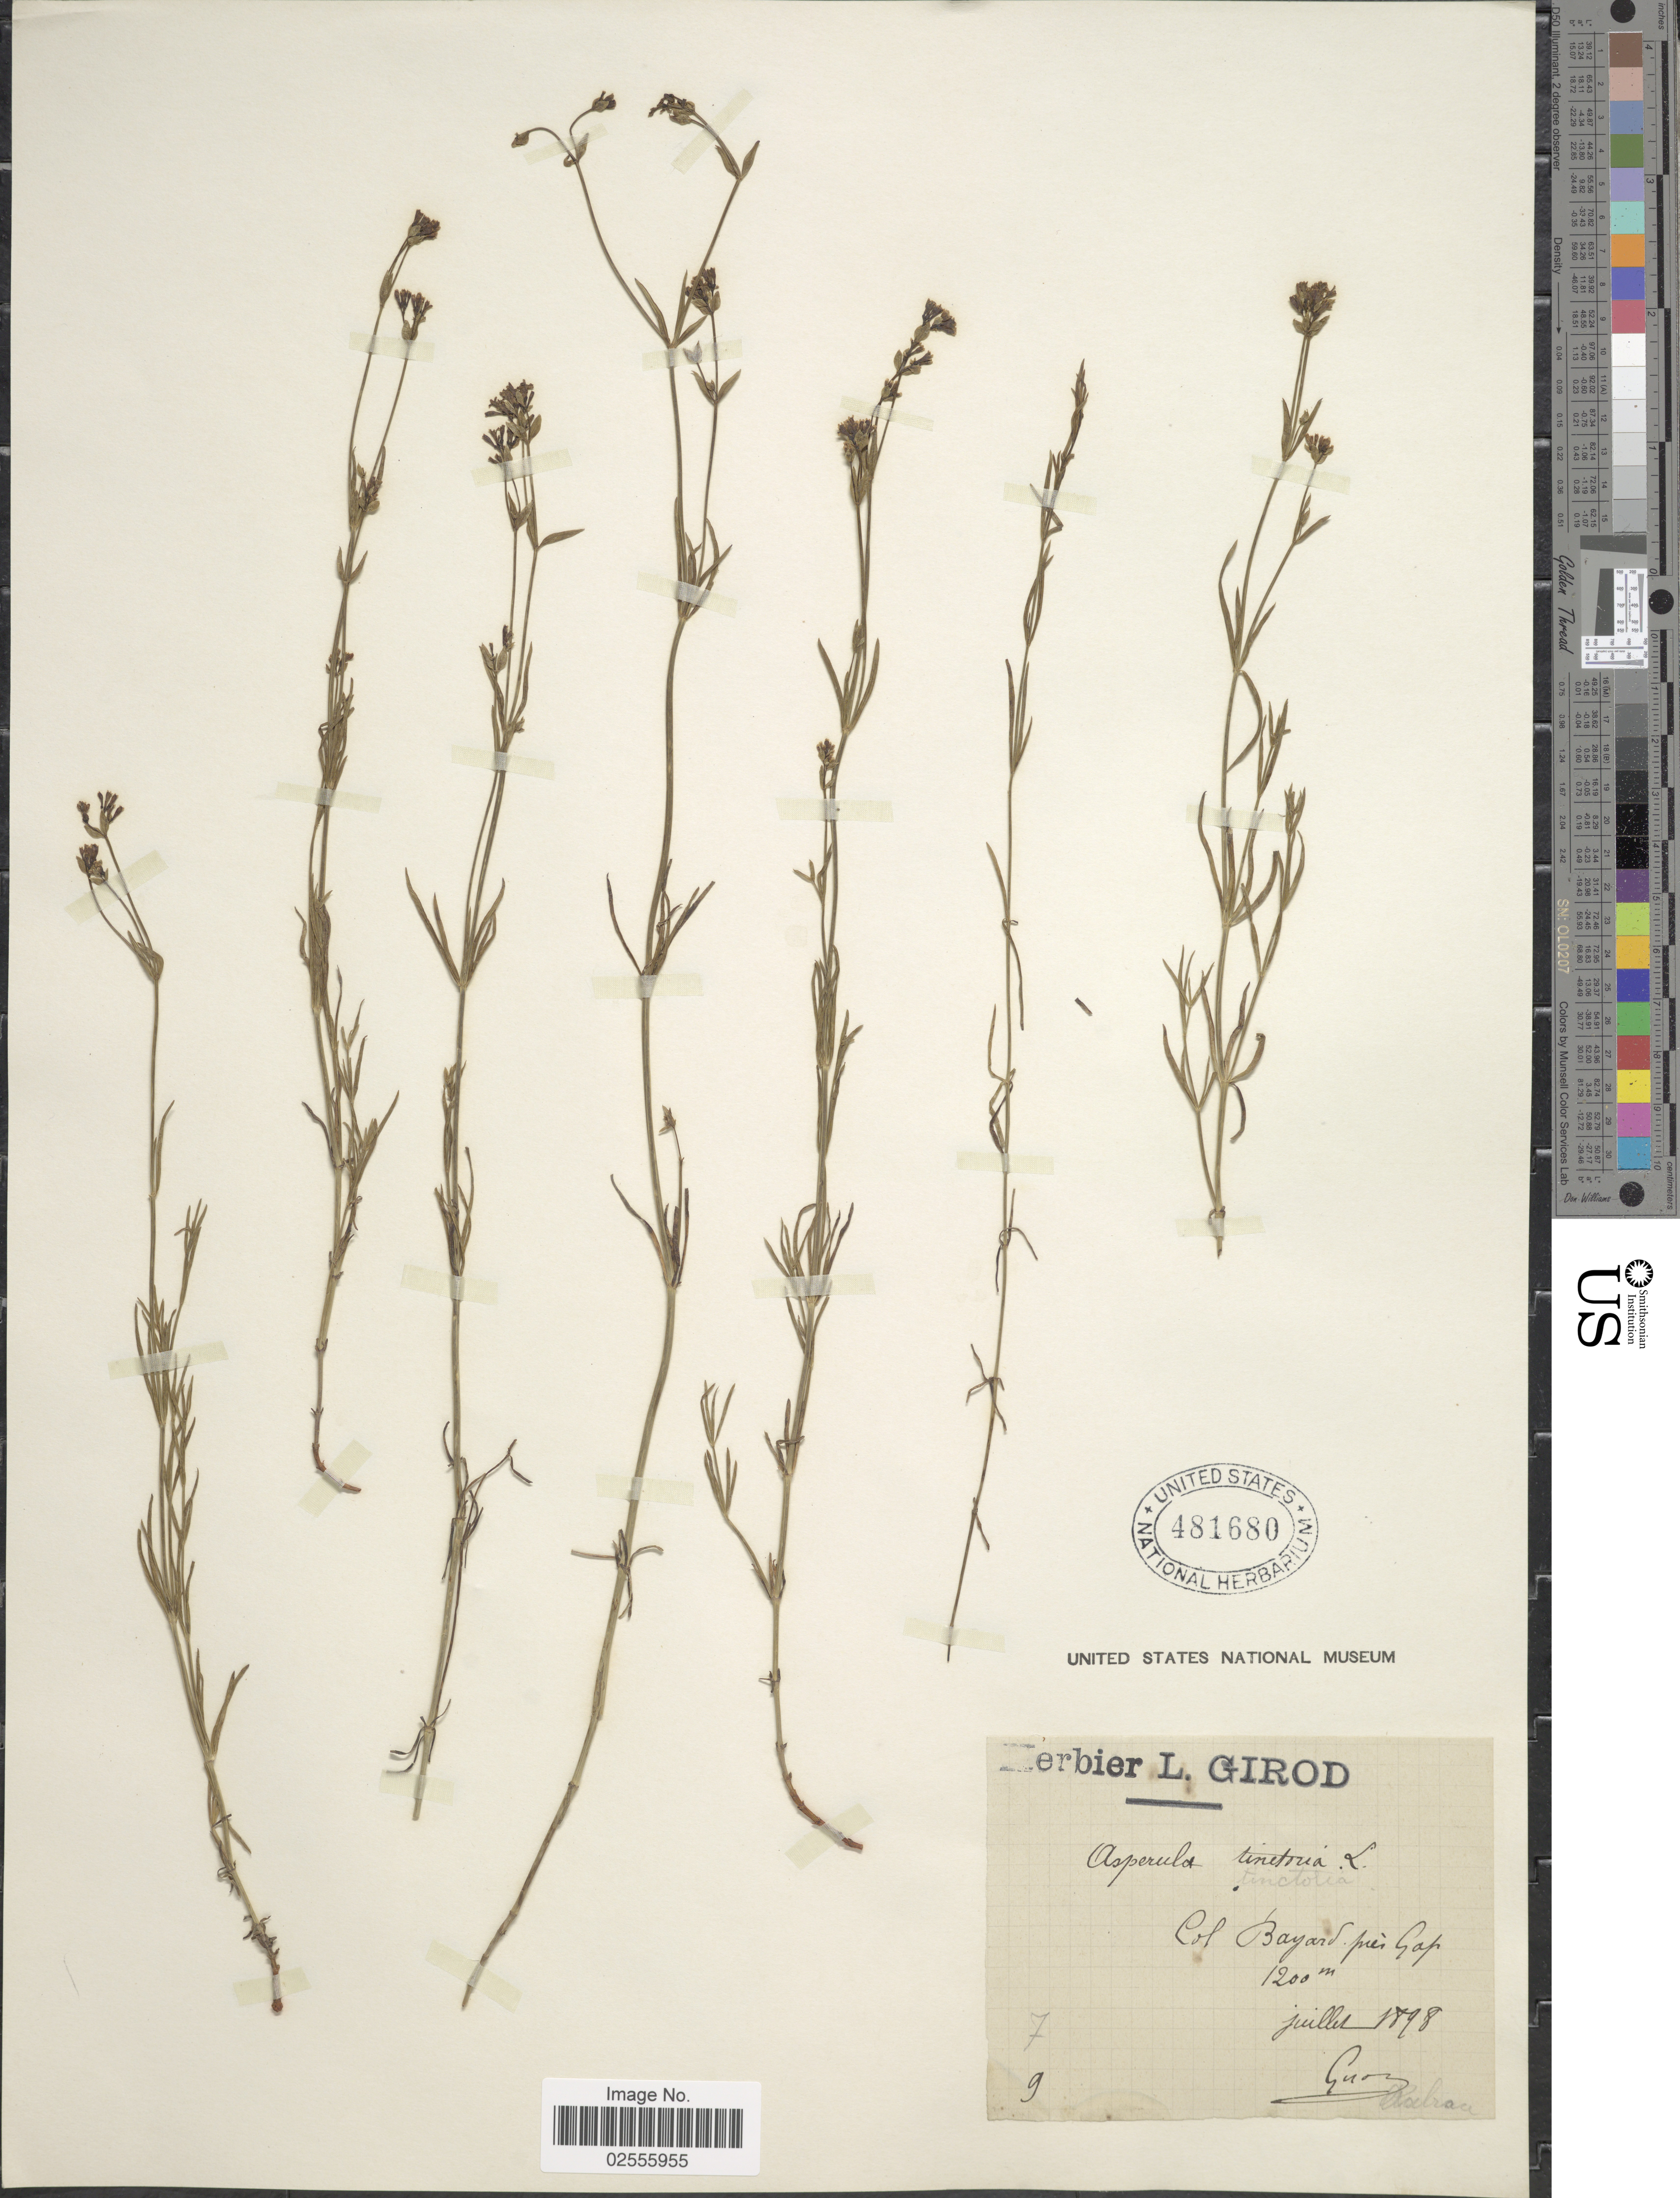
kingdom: Plantae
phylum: Tracheophyta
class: Magnoliopsida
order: Gentianales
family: Rubiaceae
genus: Asperula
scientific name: Asperula tinctoria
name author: L.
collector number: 9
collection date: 1898-07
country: France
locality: Bayard pres Gap.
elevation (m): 1200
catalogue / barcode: US 481680